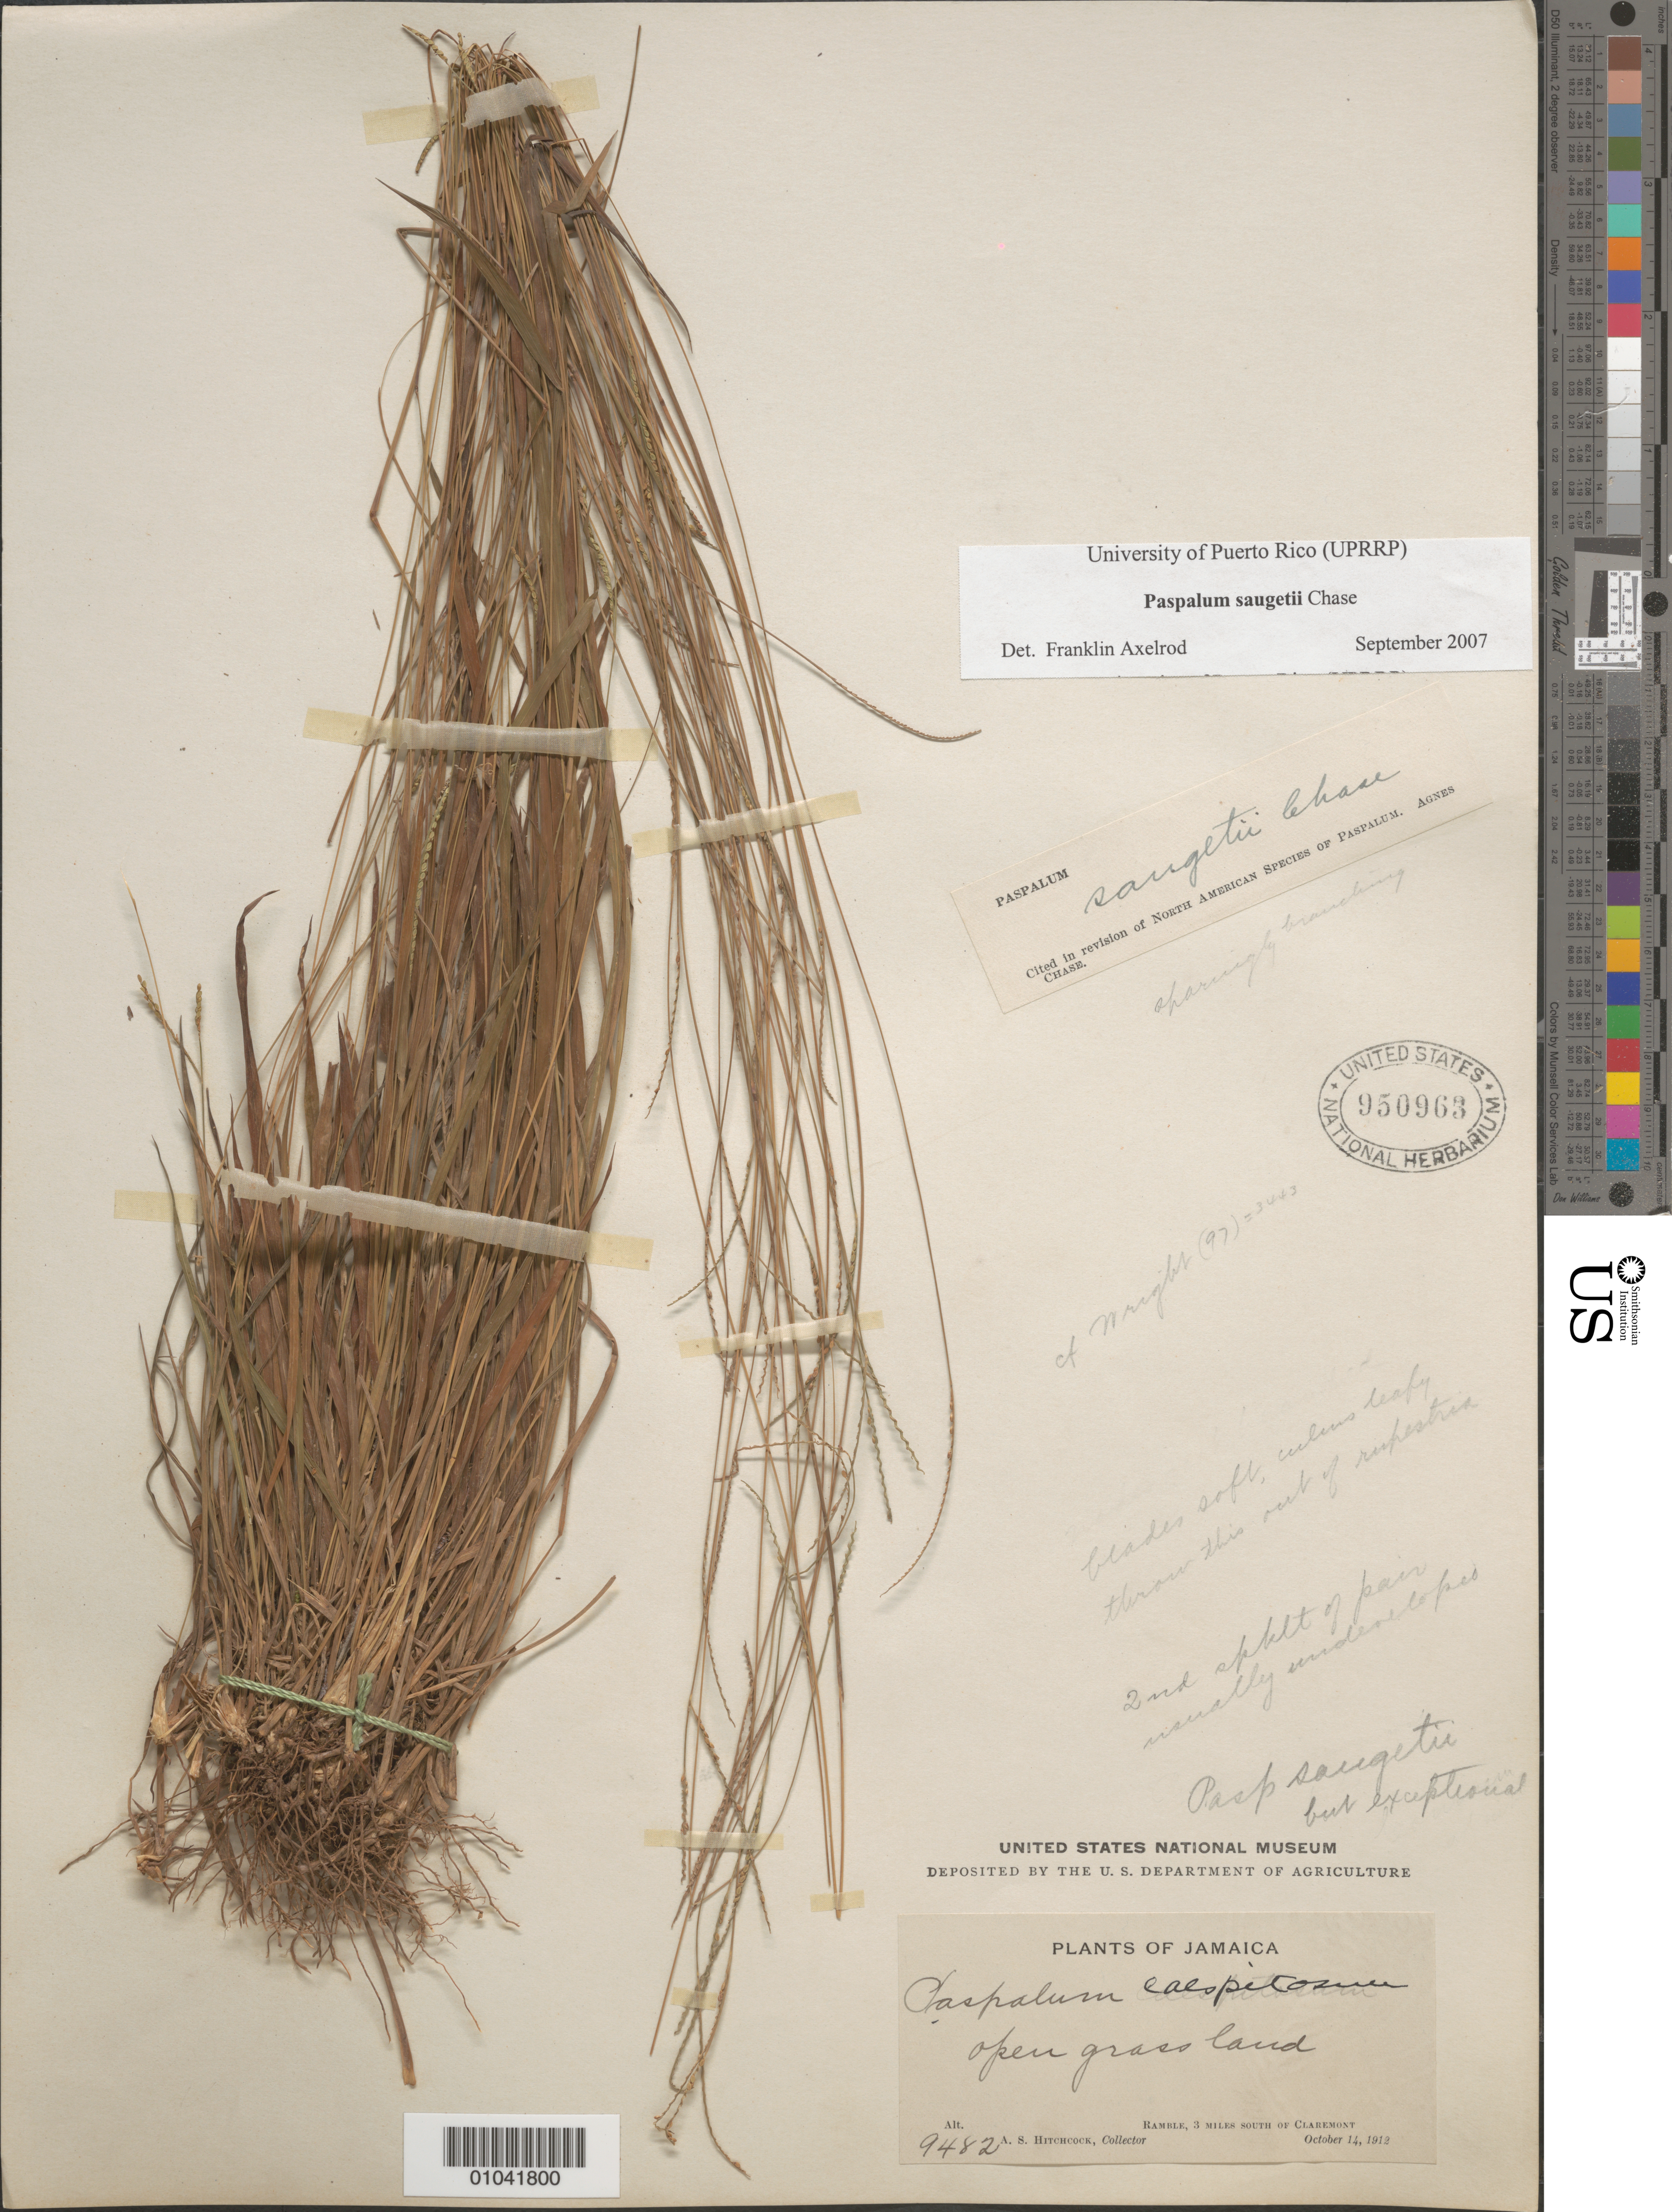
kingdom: Plantae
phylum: Tracheophyta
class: Liliopsida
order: Poales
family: Poaceae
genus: Paspalum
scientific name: Paspalum saugetii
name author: Chase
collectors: A. S. Hitchcock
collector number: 9482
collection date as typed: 14 Oct 1912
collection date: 1912-10-14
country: Jamaica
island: Jamaica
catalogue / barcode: US 950963